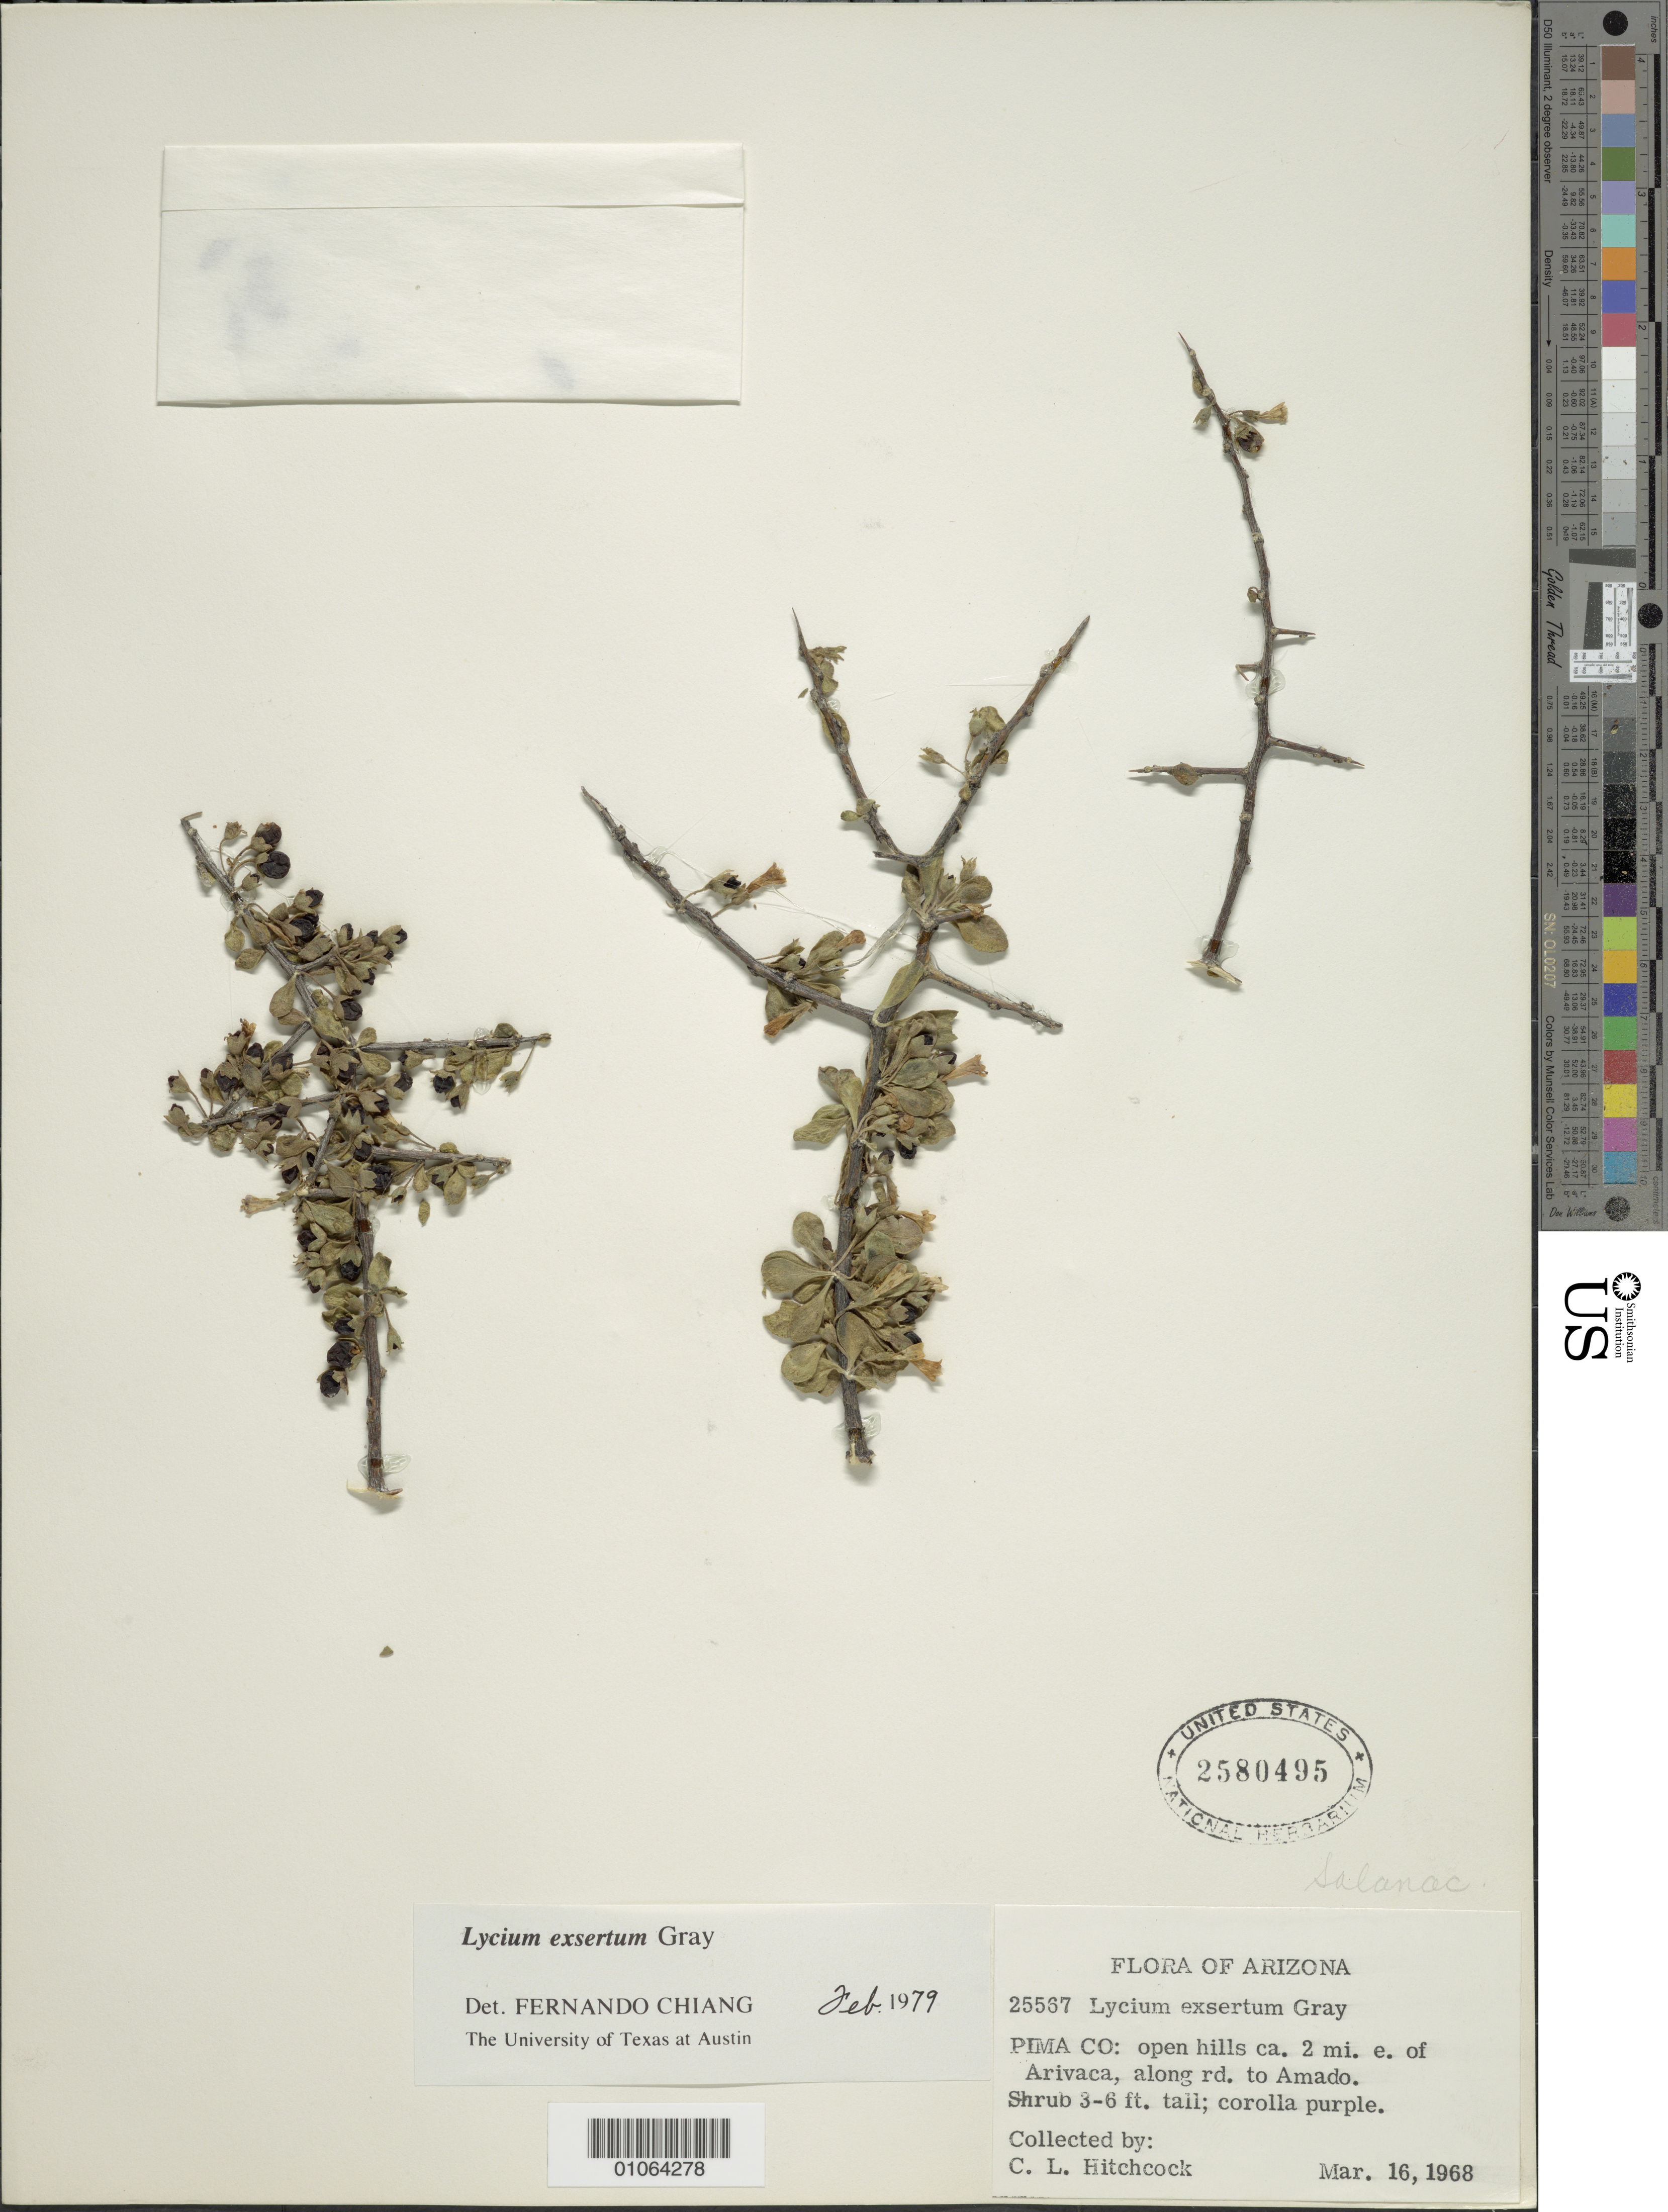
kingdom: Plantae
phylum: Tracheophyta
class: Magnoliopsida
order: Solanales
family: Solanaceae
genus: Lycium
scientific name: Lycium exsertum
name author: A. Gray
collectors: C. L. Hitchcock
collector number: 25567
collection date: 1968-03-16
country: United States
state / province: Arizona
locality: Pima Co: open hills ca. 2 mi. e. of Arivaca, along rd. to Amado.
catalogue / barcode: US 2580495